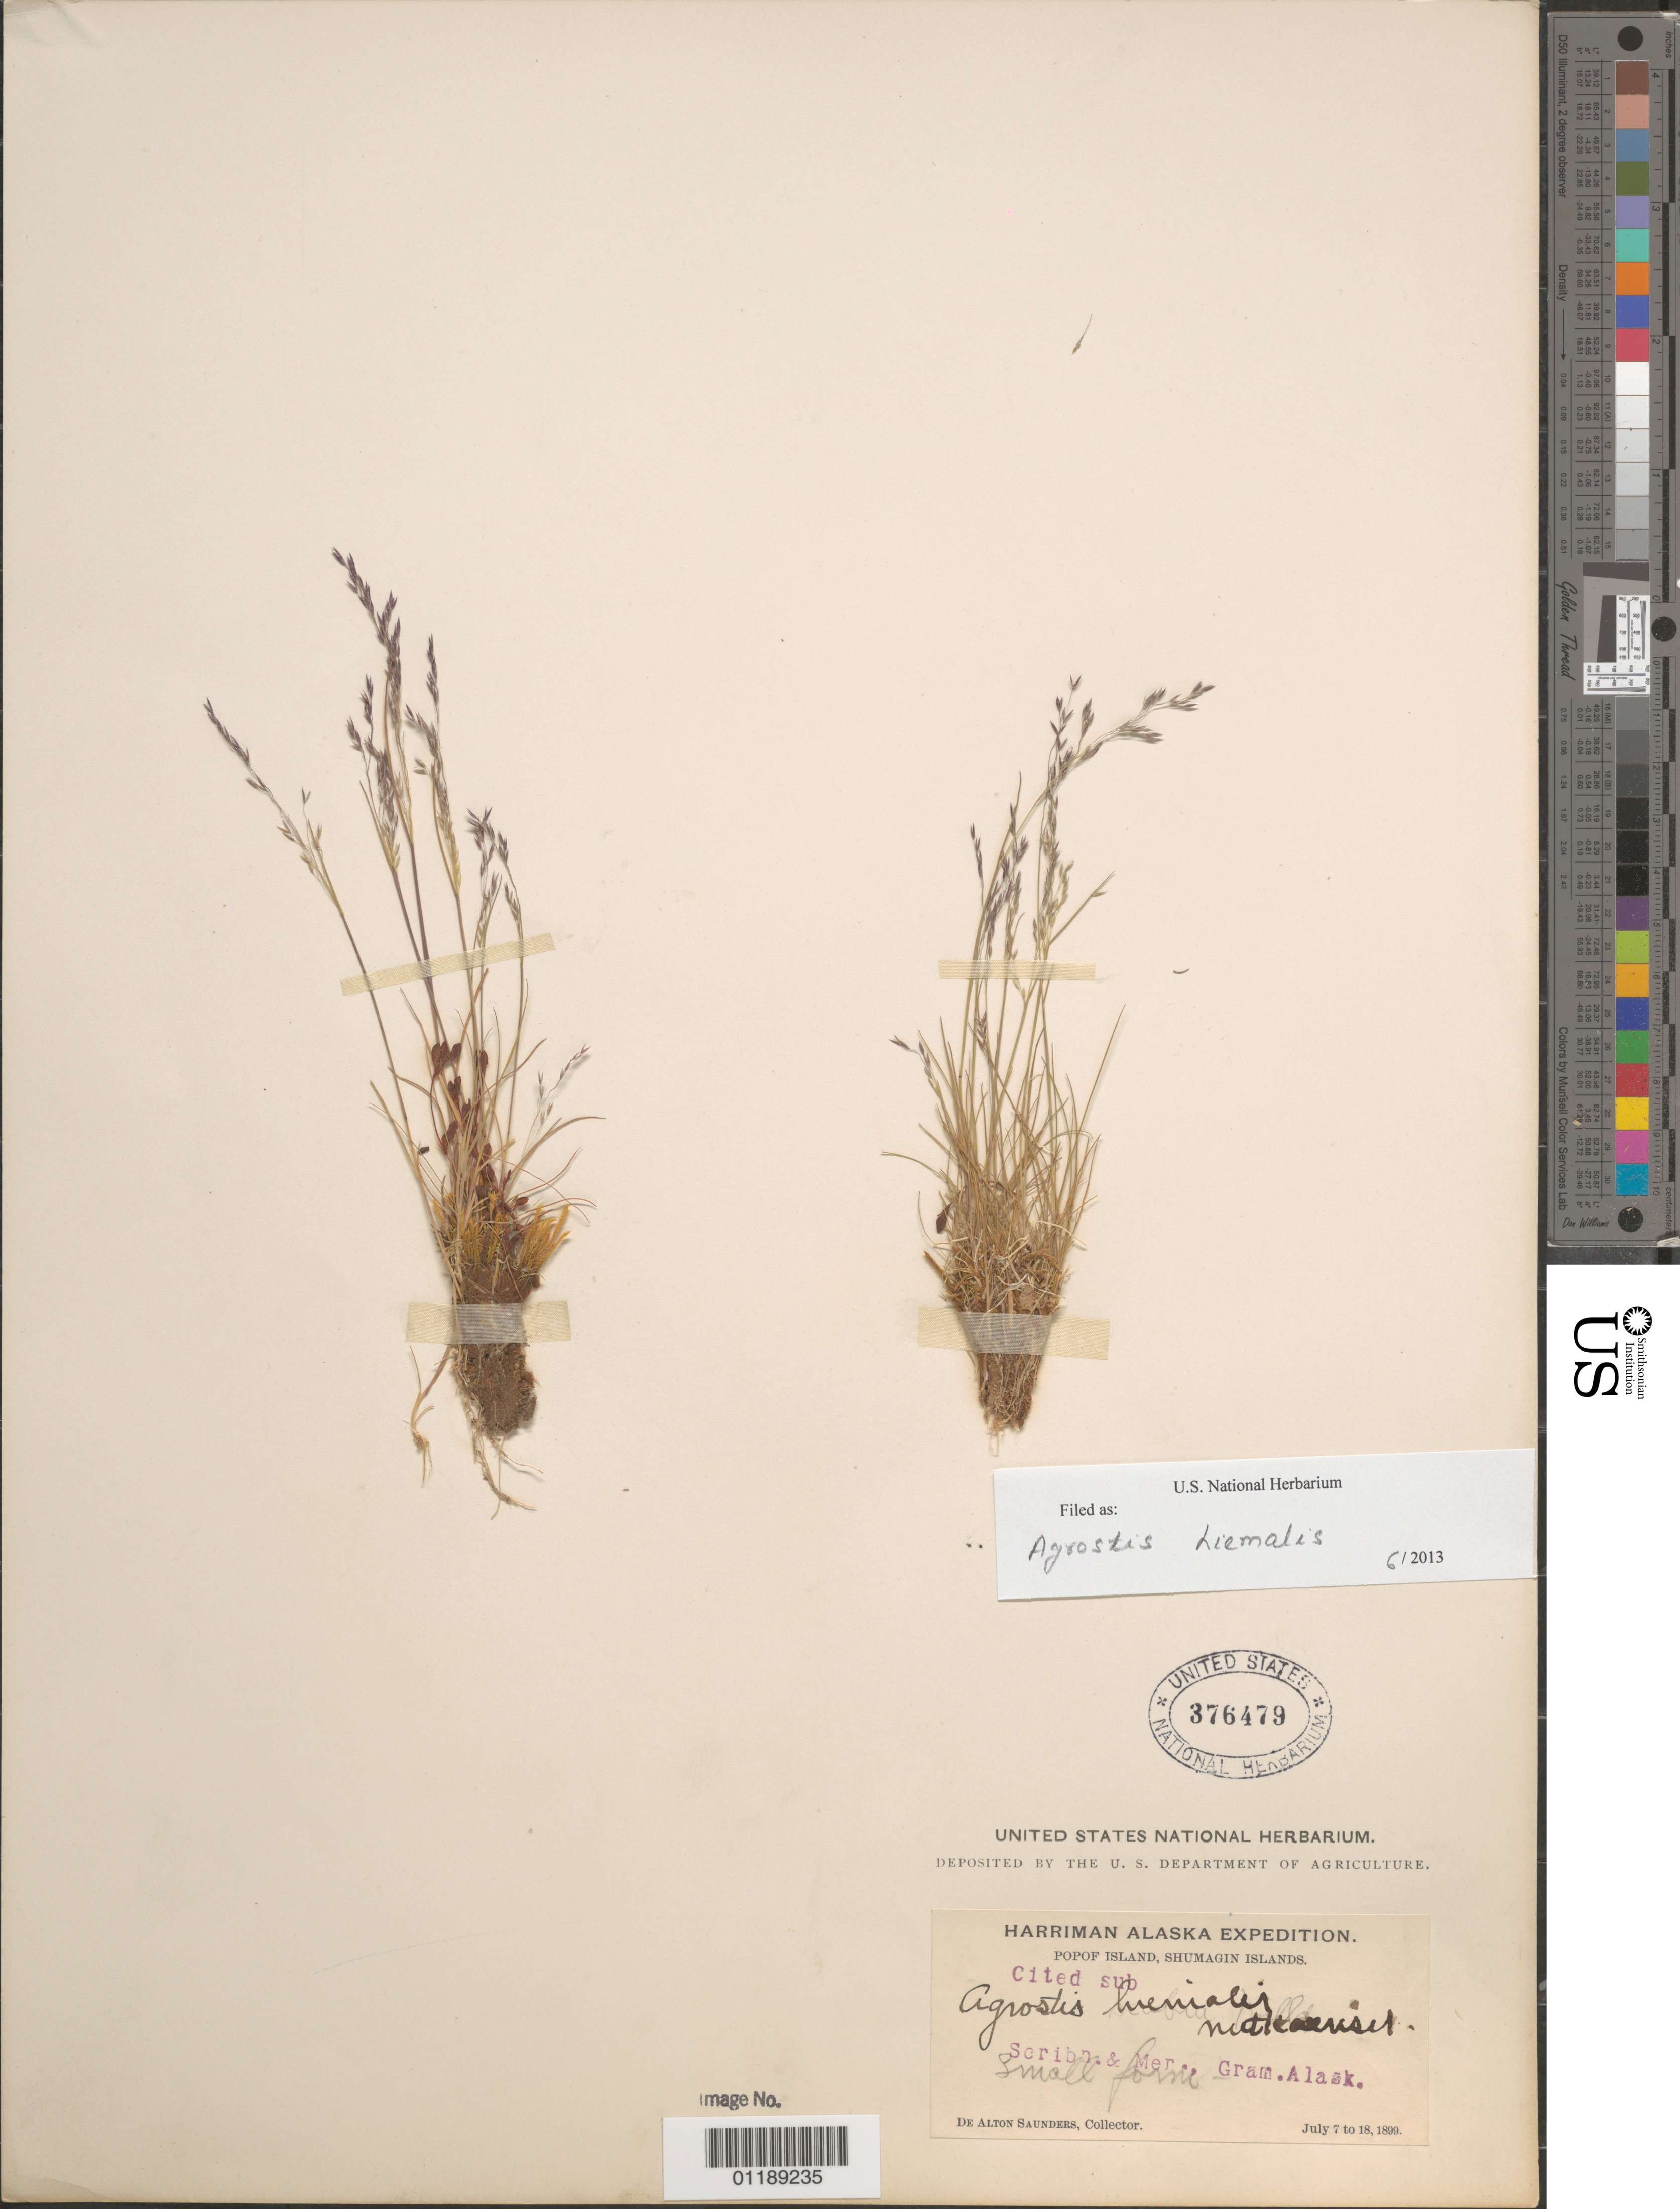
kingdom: Plantae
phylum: Tracheophyta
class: Liliopsida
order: Poales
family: Poaceae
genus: Agrostis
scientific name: Agrostis hiemalis (Walter) Britton et al., orth. var.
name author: (Walter) Britton et al.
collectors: D. A. Saunders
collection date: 1899-07-07/1899-07-18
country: United States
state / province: Alaska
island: Popof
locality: Popof Island, Shumagin Islands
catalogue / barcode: US 376479